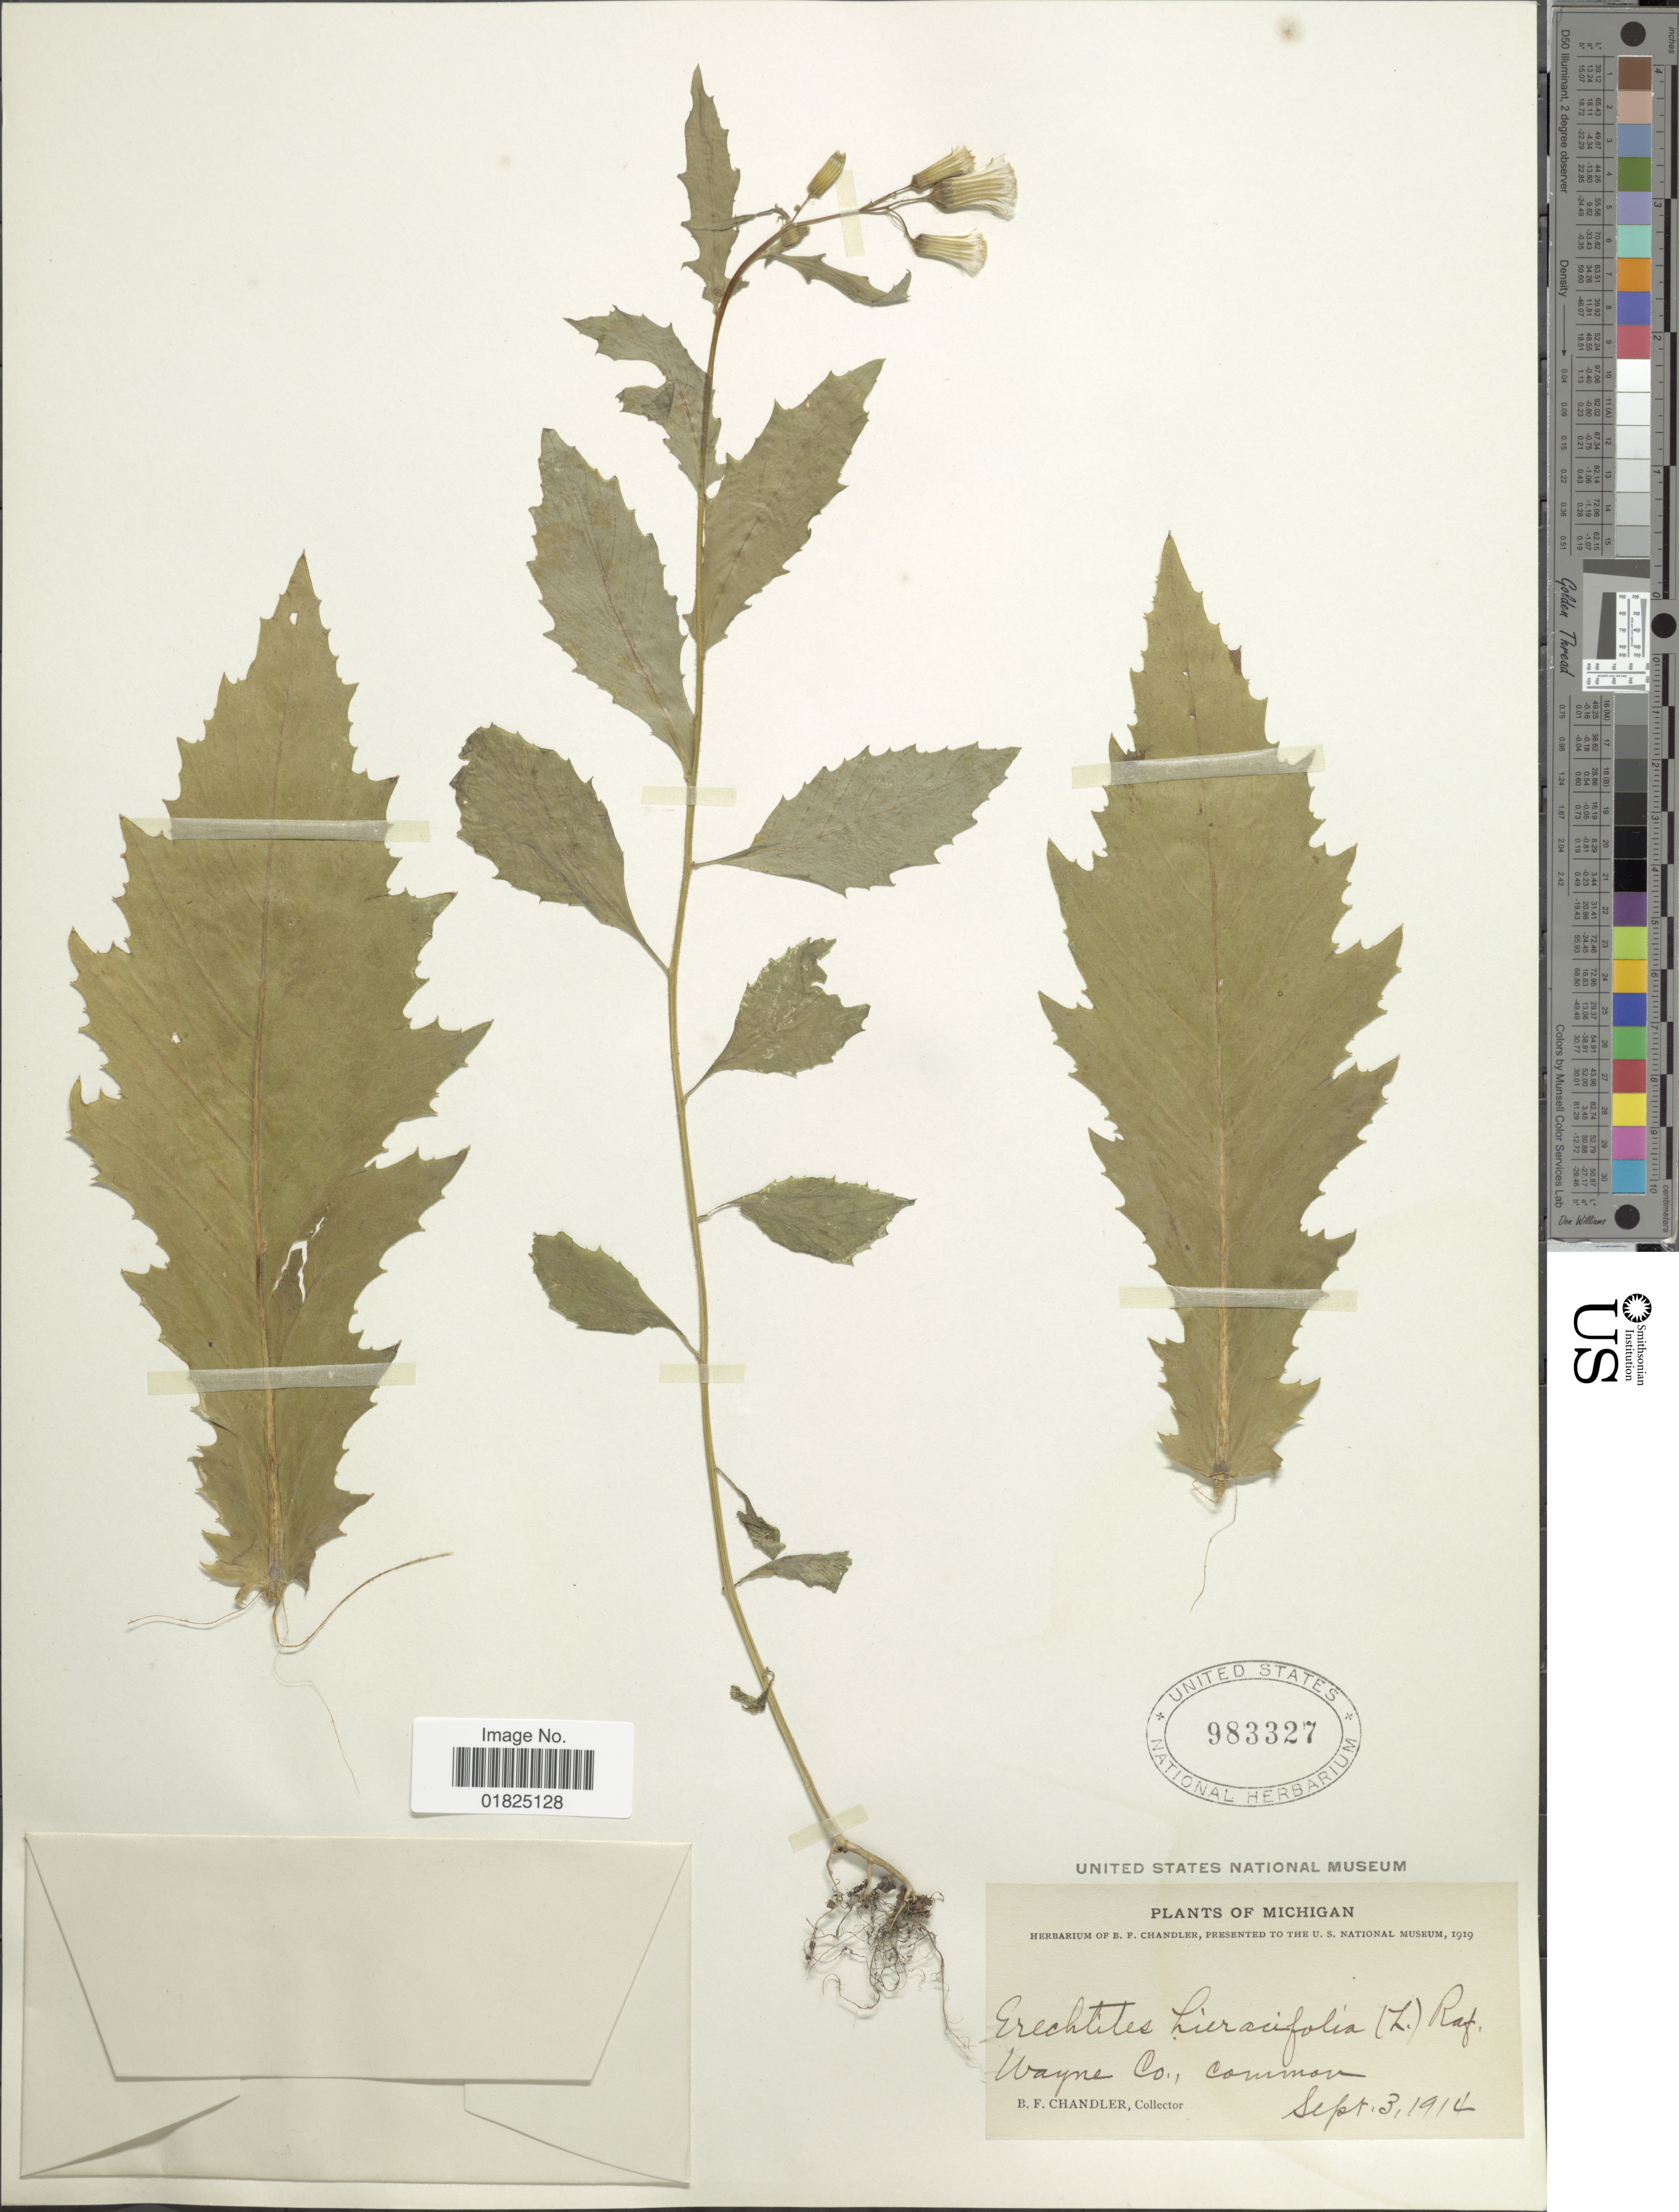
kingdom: Plantae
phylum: Tracheophyta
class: Magnoliopsida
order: Asterales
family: Asteraceae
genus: Erechtites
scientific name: Erechtites hieraciifolius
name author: (L.) Raf. ex DC.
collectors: B. F. Chandler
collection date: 1914-09-03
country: United States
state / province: Michigan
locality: Wayne Co., common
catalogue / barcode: US 983327